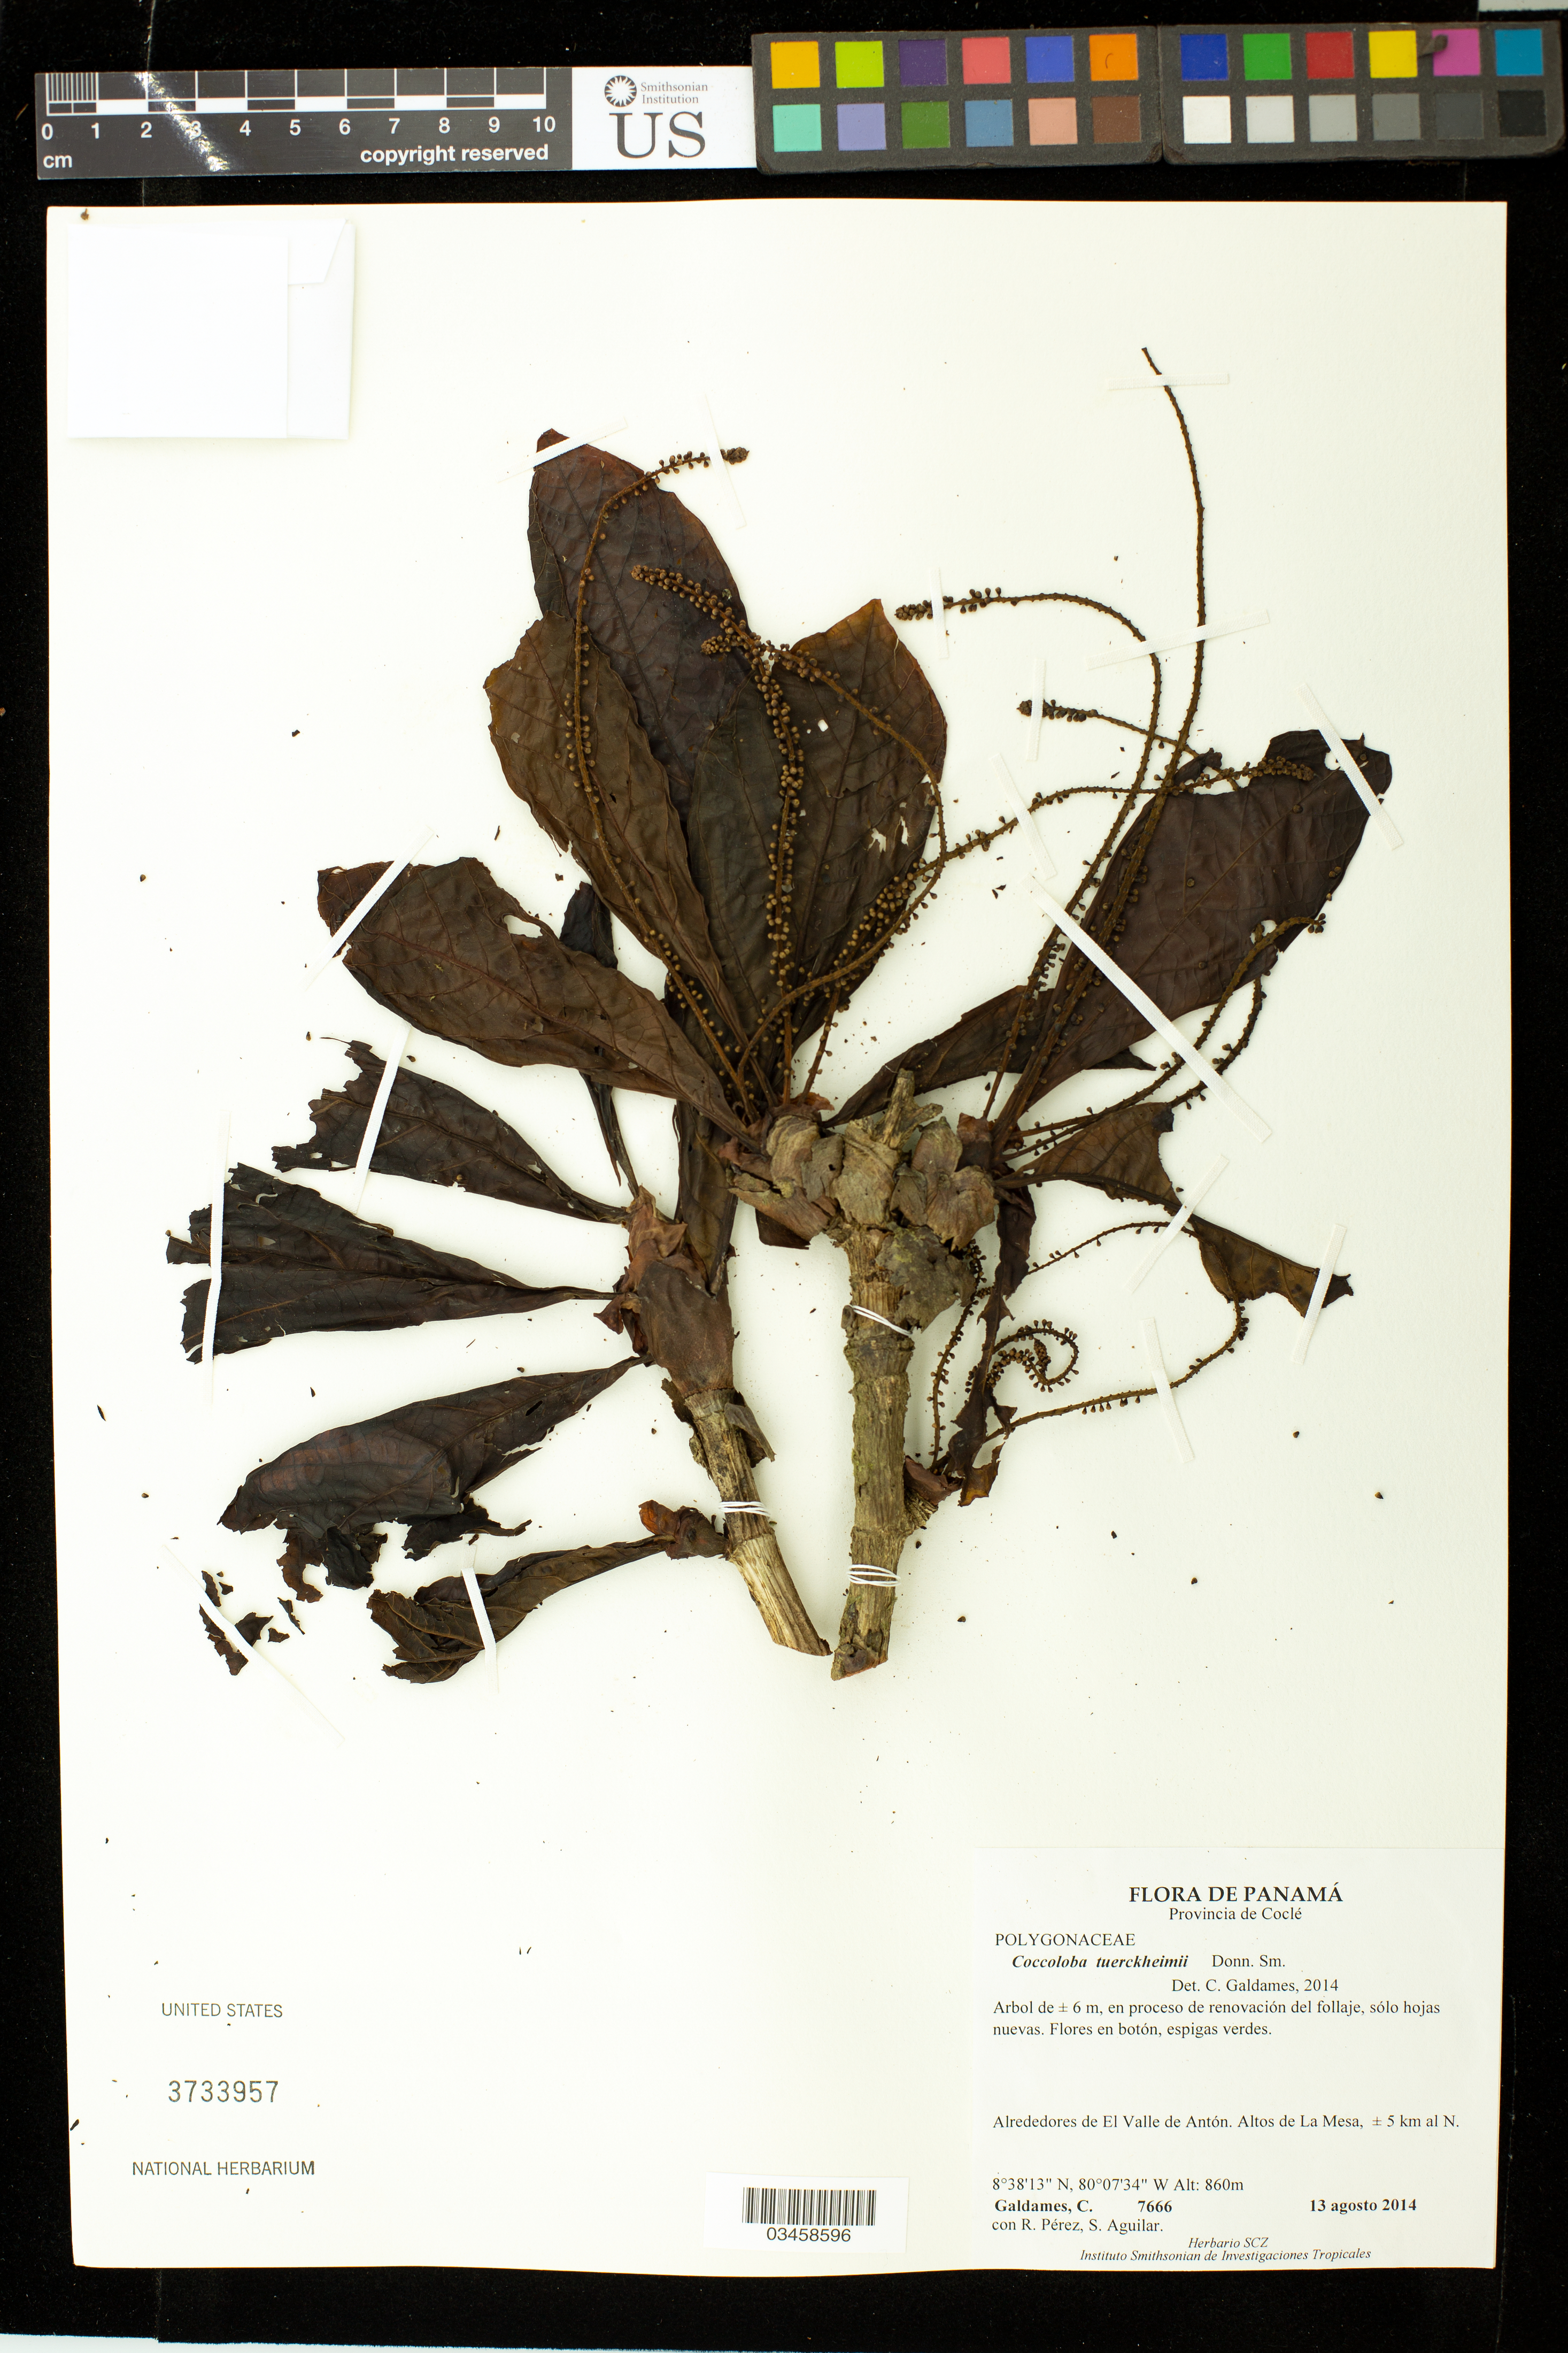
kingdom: Plantae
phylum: Tracheophyta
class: Magnoliopsida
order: Caryophyllales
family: Polygonaceae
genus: Coccoloba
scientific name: Coccoloba tuerckheimii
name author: Donn. Sm.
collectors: C. Galdames, R. Perez & S. Aguilar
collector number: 7666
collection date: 2014-08-13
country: Panama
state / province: Coclé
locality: Alrededores de El Valle de Antón. Altos de La Mesa, 5 km al N.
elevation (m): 860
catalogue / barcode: US 3733957